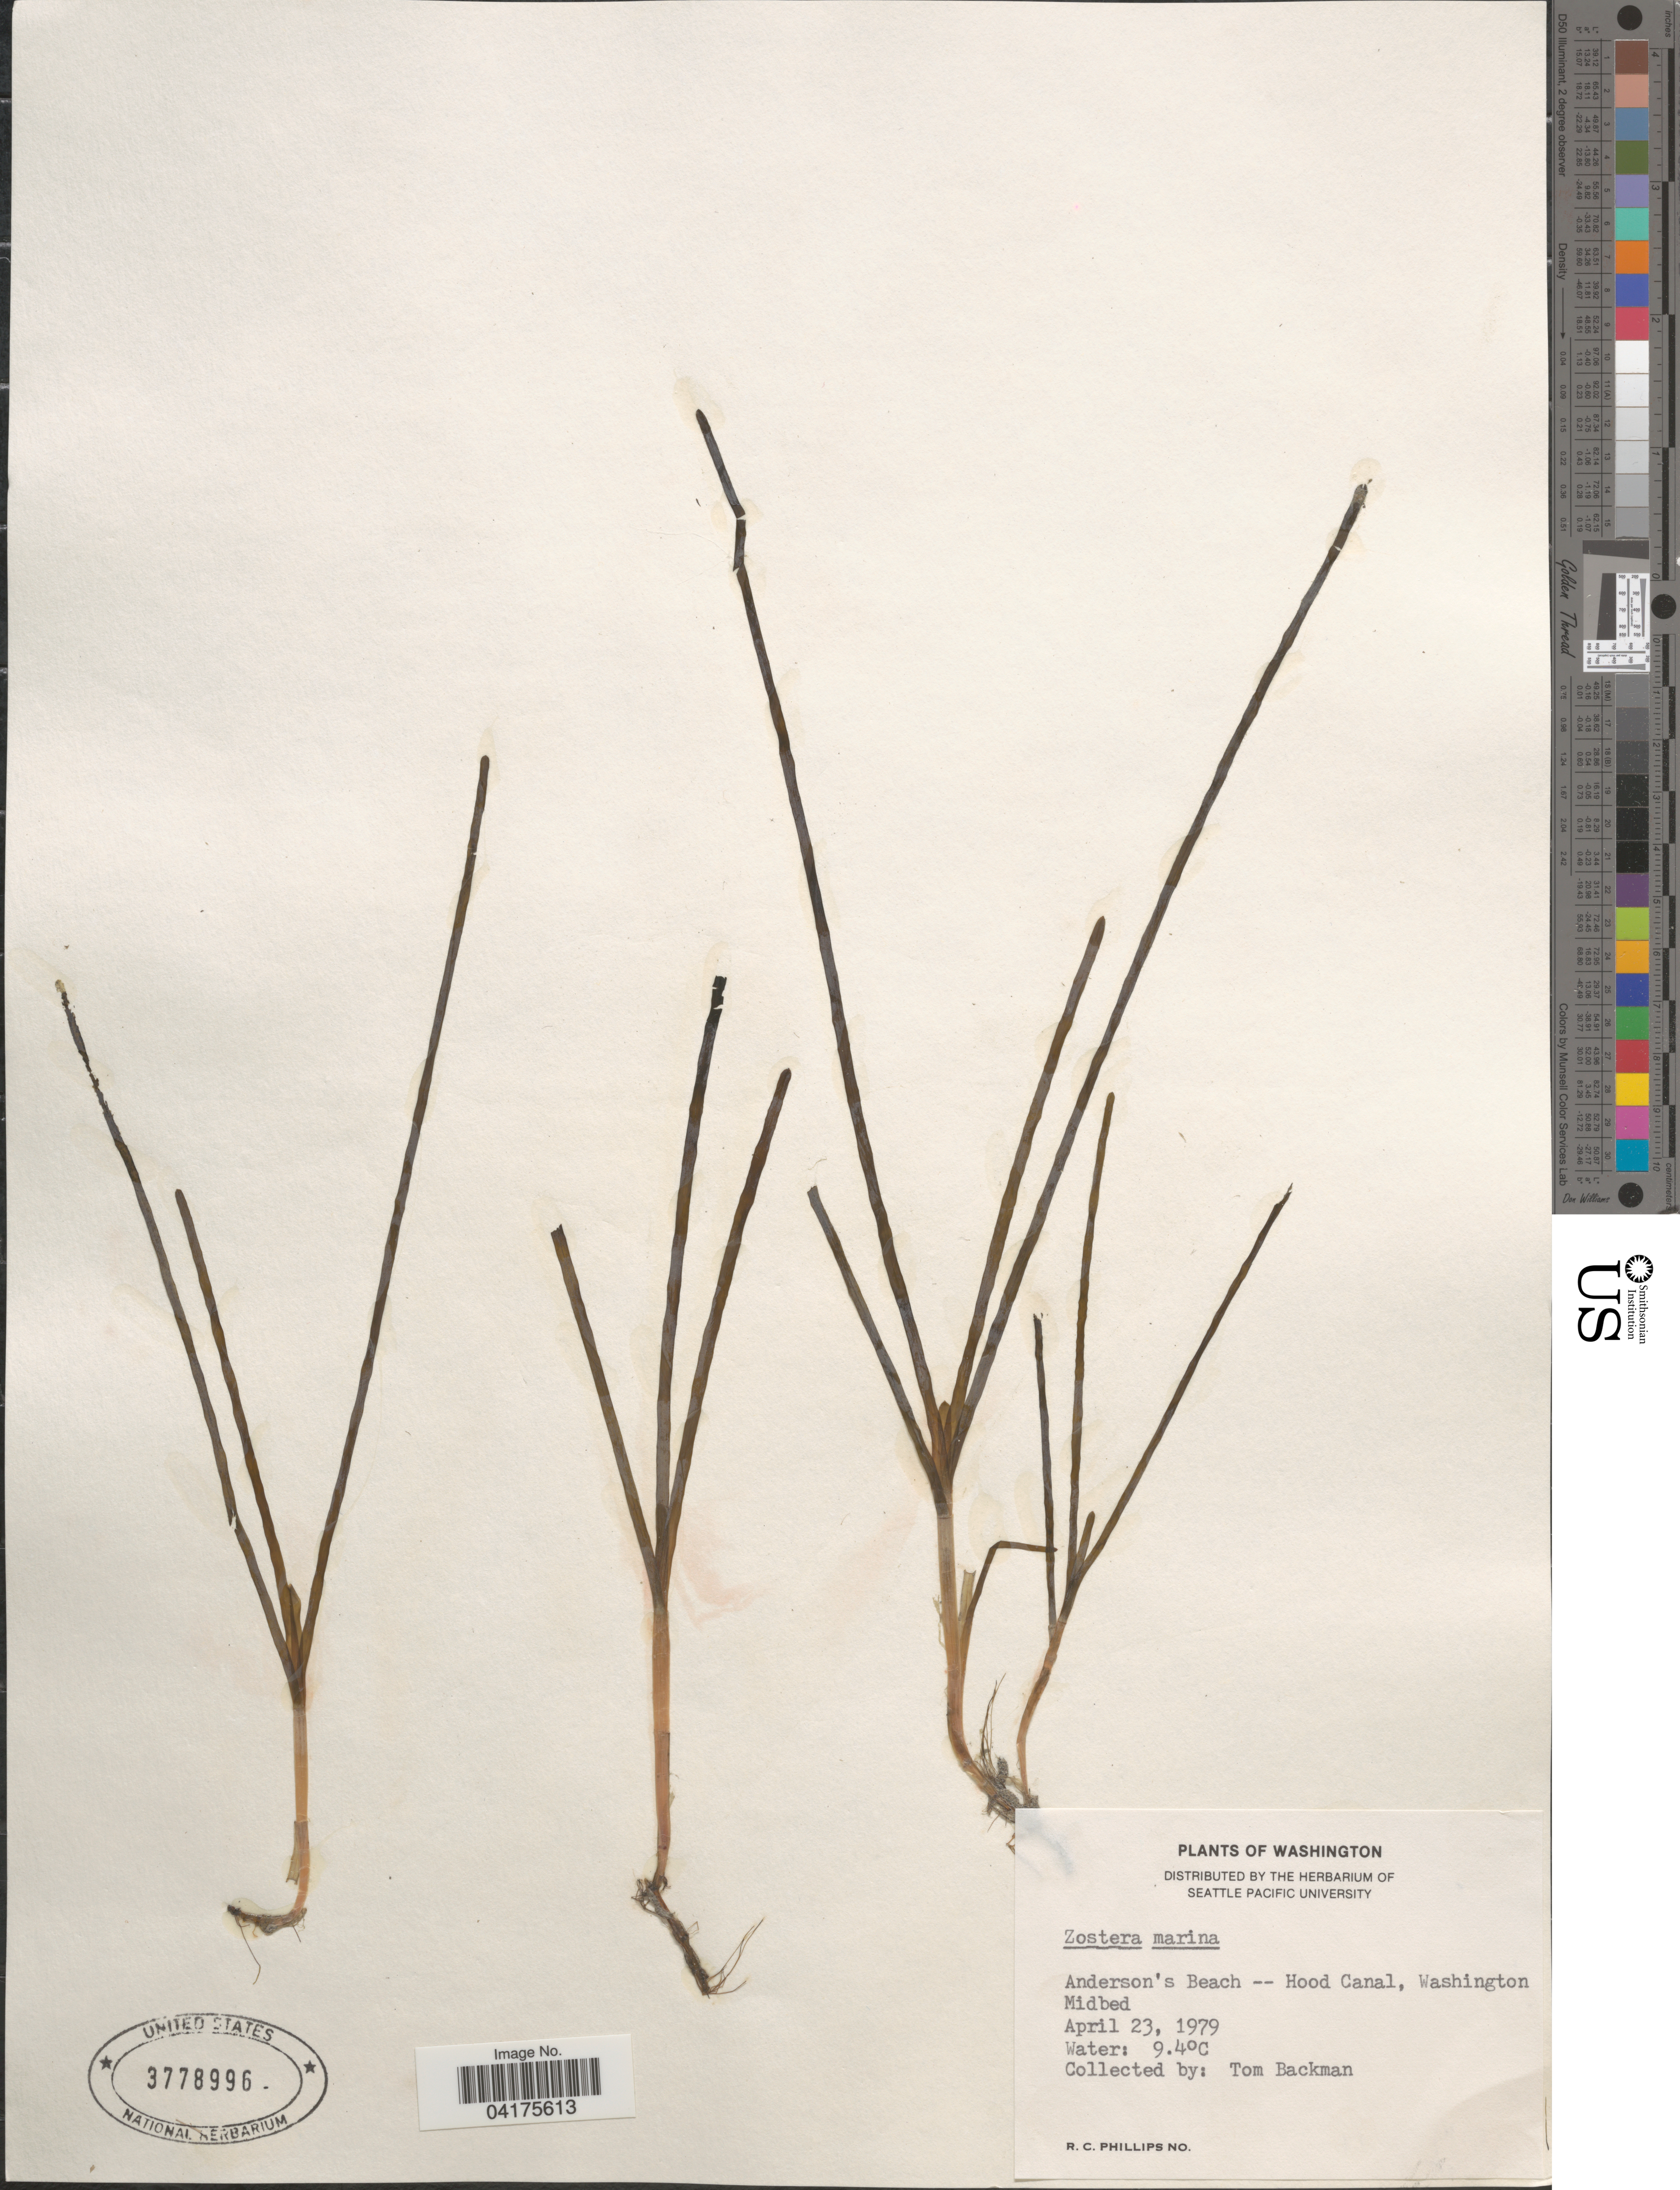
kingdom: Plantae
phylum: Tracheophyta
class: Liliopsida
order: Alismatales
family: Zosteraceae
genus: Zostera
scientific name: Zostera marina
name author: L.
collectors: T. Backman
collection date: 1979-04-23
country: United States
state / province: Washington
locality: Anderson's Beach -- Hood Canal.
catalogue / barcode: US 3778996